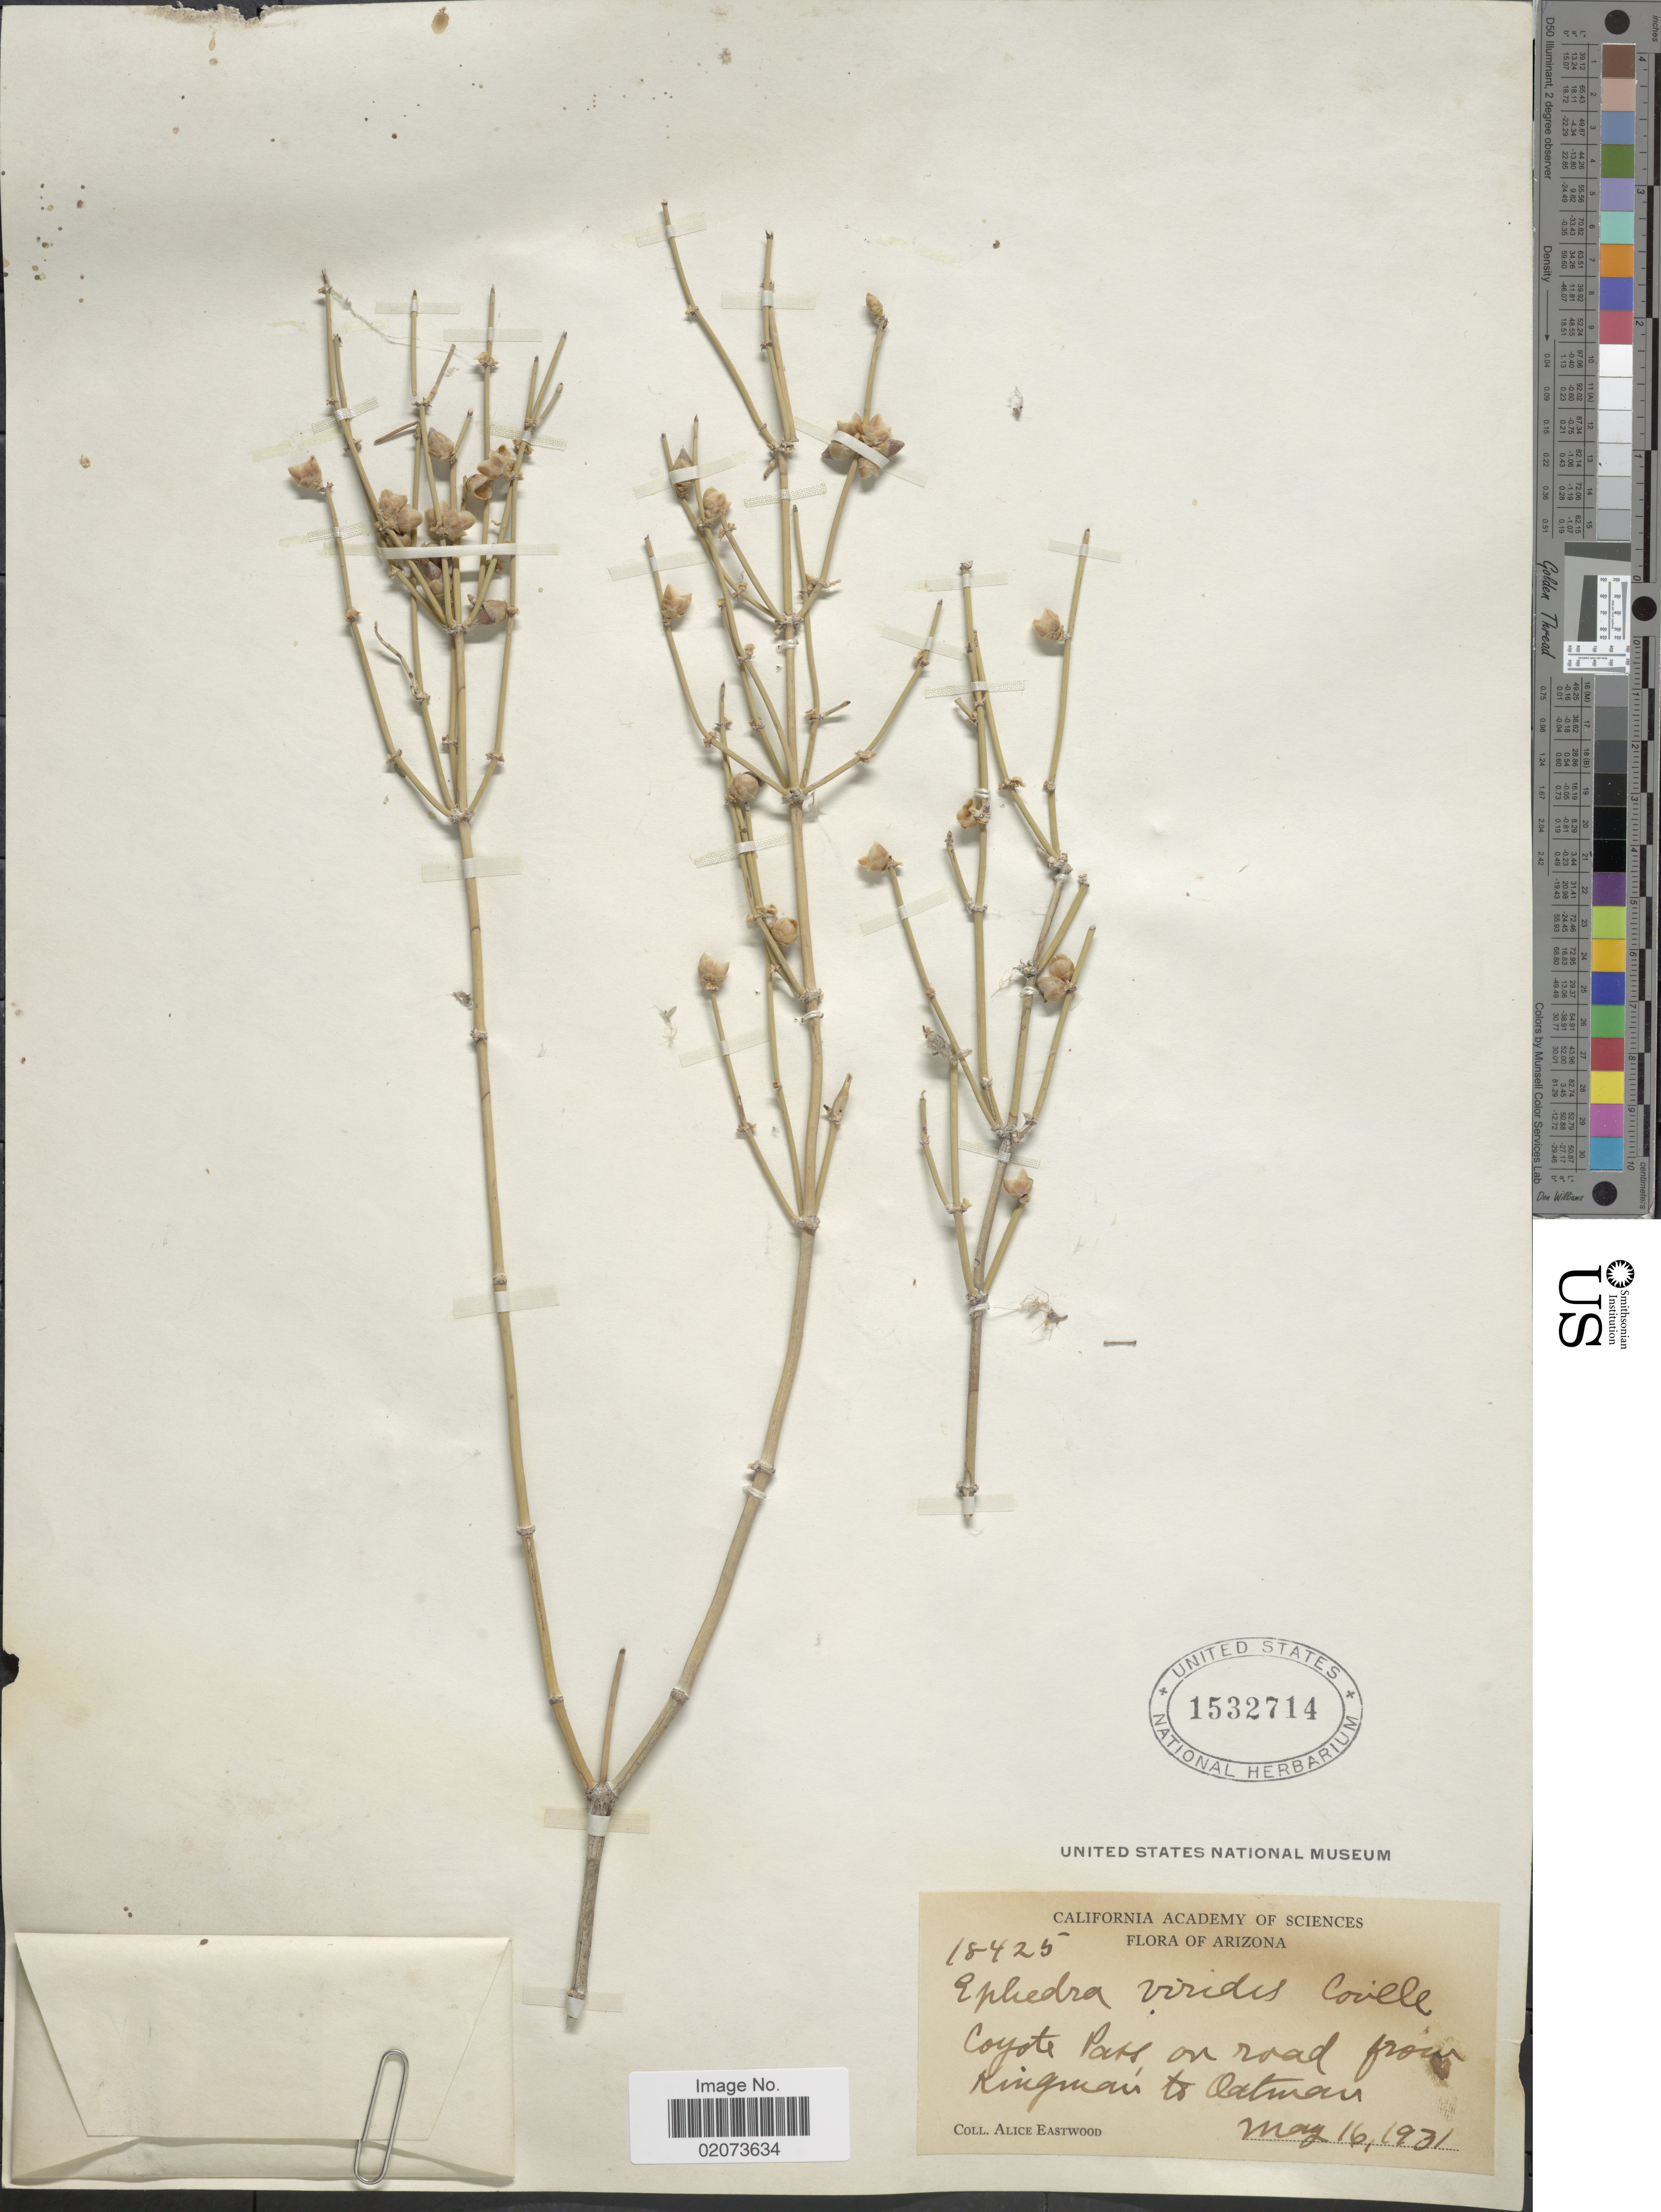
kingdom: Plantae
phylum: Tracheophyta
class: Gnetopsida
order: Ephedrales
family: Ephedraceae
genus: Ephedra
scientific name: Ephedra viridis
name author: Coville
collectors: A. Eastwood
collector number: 18425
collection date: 1931-05-16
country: United States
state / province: Arizona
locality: Coyote Pass on road from Kingman to Oatman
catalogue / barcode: US 1532714